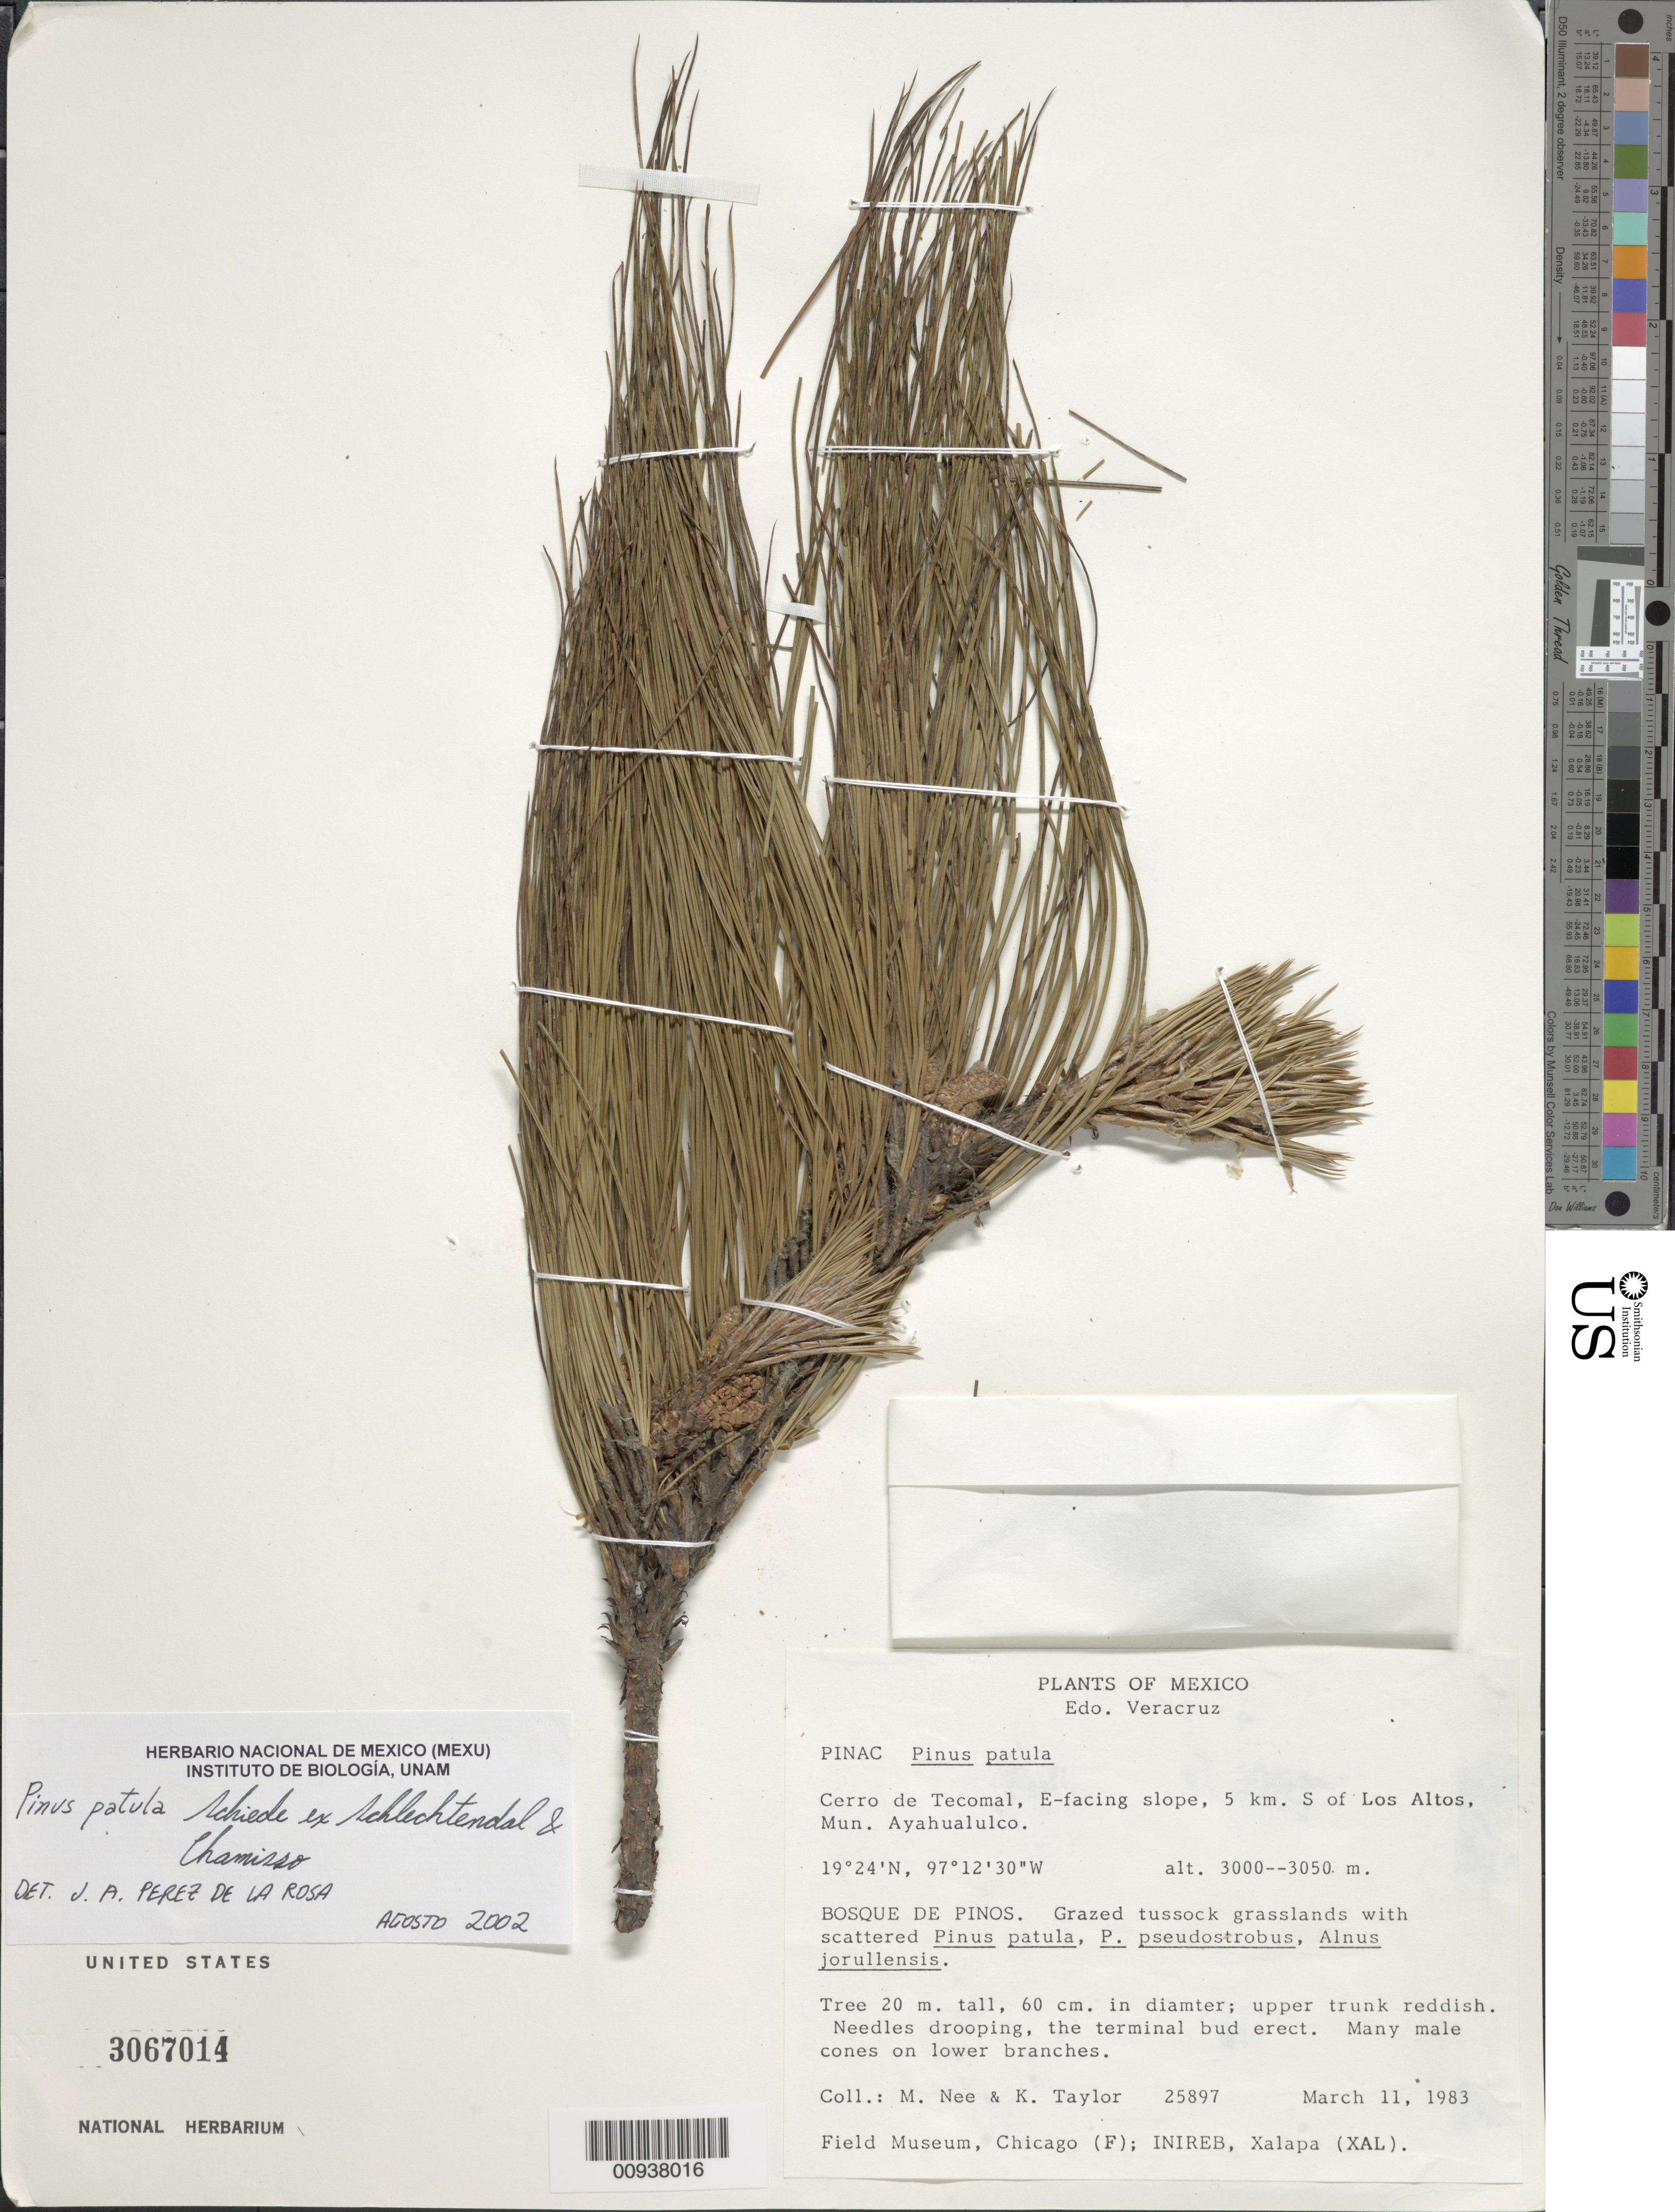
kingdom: Plantae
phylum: Tracheophyta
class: Pinopsida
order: Pinales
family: Pinaceae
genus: Pinus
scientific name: Pinus patula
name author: Schltdl. & Cham.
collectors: M. Nee & K. Taylor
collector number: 25897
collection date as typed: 11 Mar 1983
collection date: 1983-03-11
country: Mexico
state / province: Veracruz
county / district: Ayahualulco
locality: Cerro de Tecomal, E-facing slope, 5 km. S of Los Altos, Mun. Ayahualulco.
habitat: Bosque de Pinos. Grazed tussock grasslands with scattered Pinus patula, P. pseudostrobus, Alnus jorullensis.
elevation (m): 3050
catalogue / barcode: US 3067014